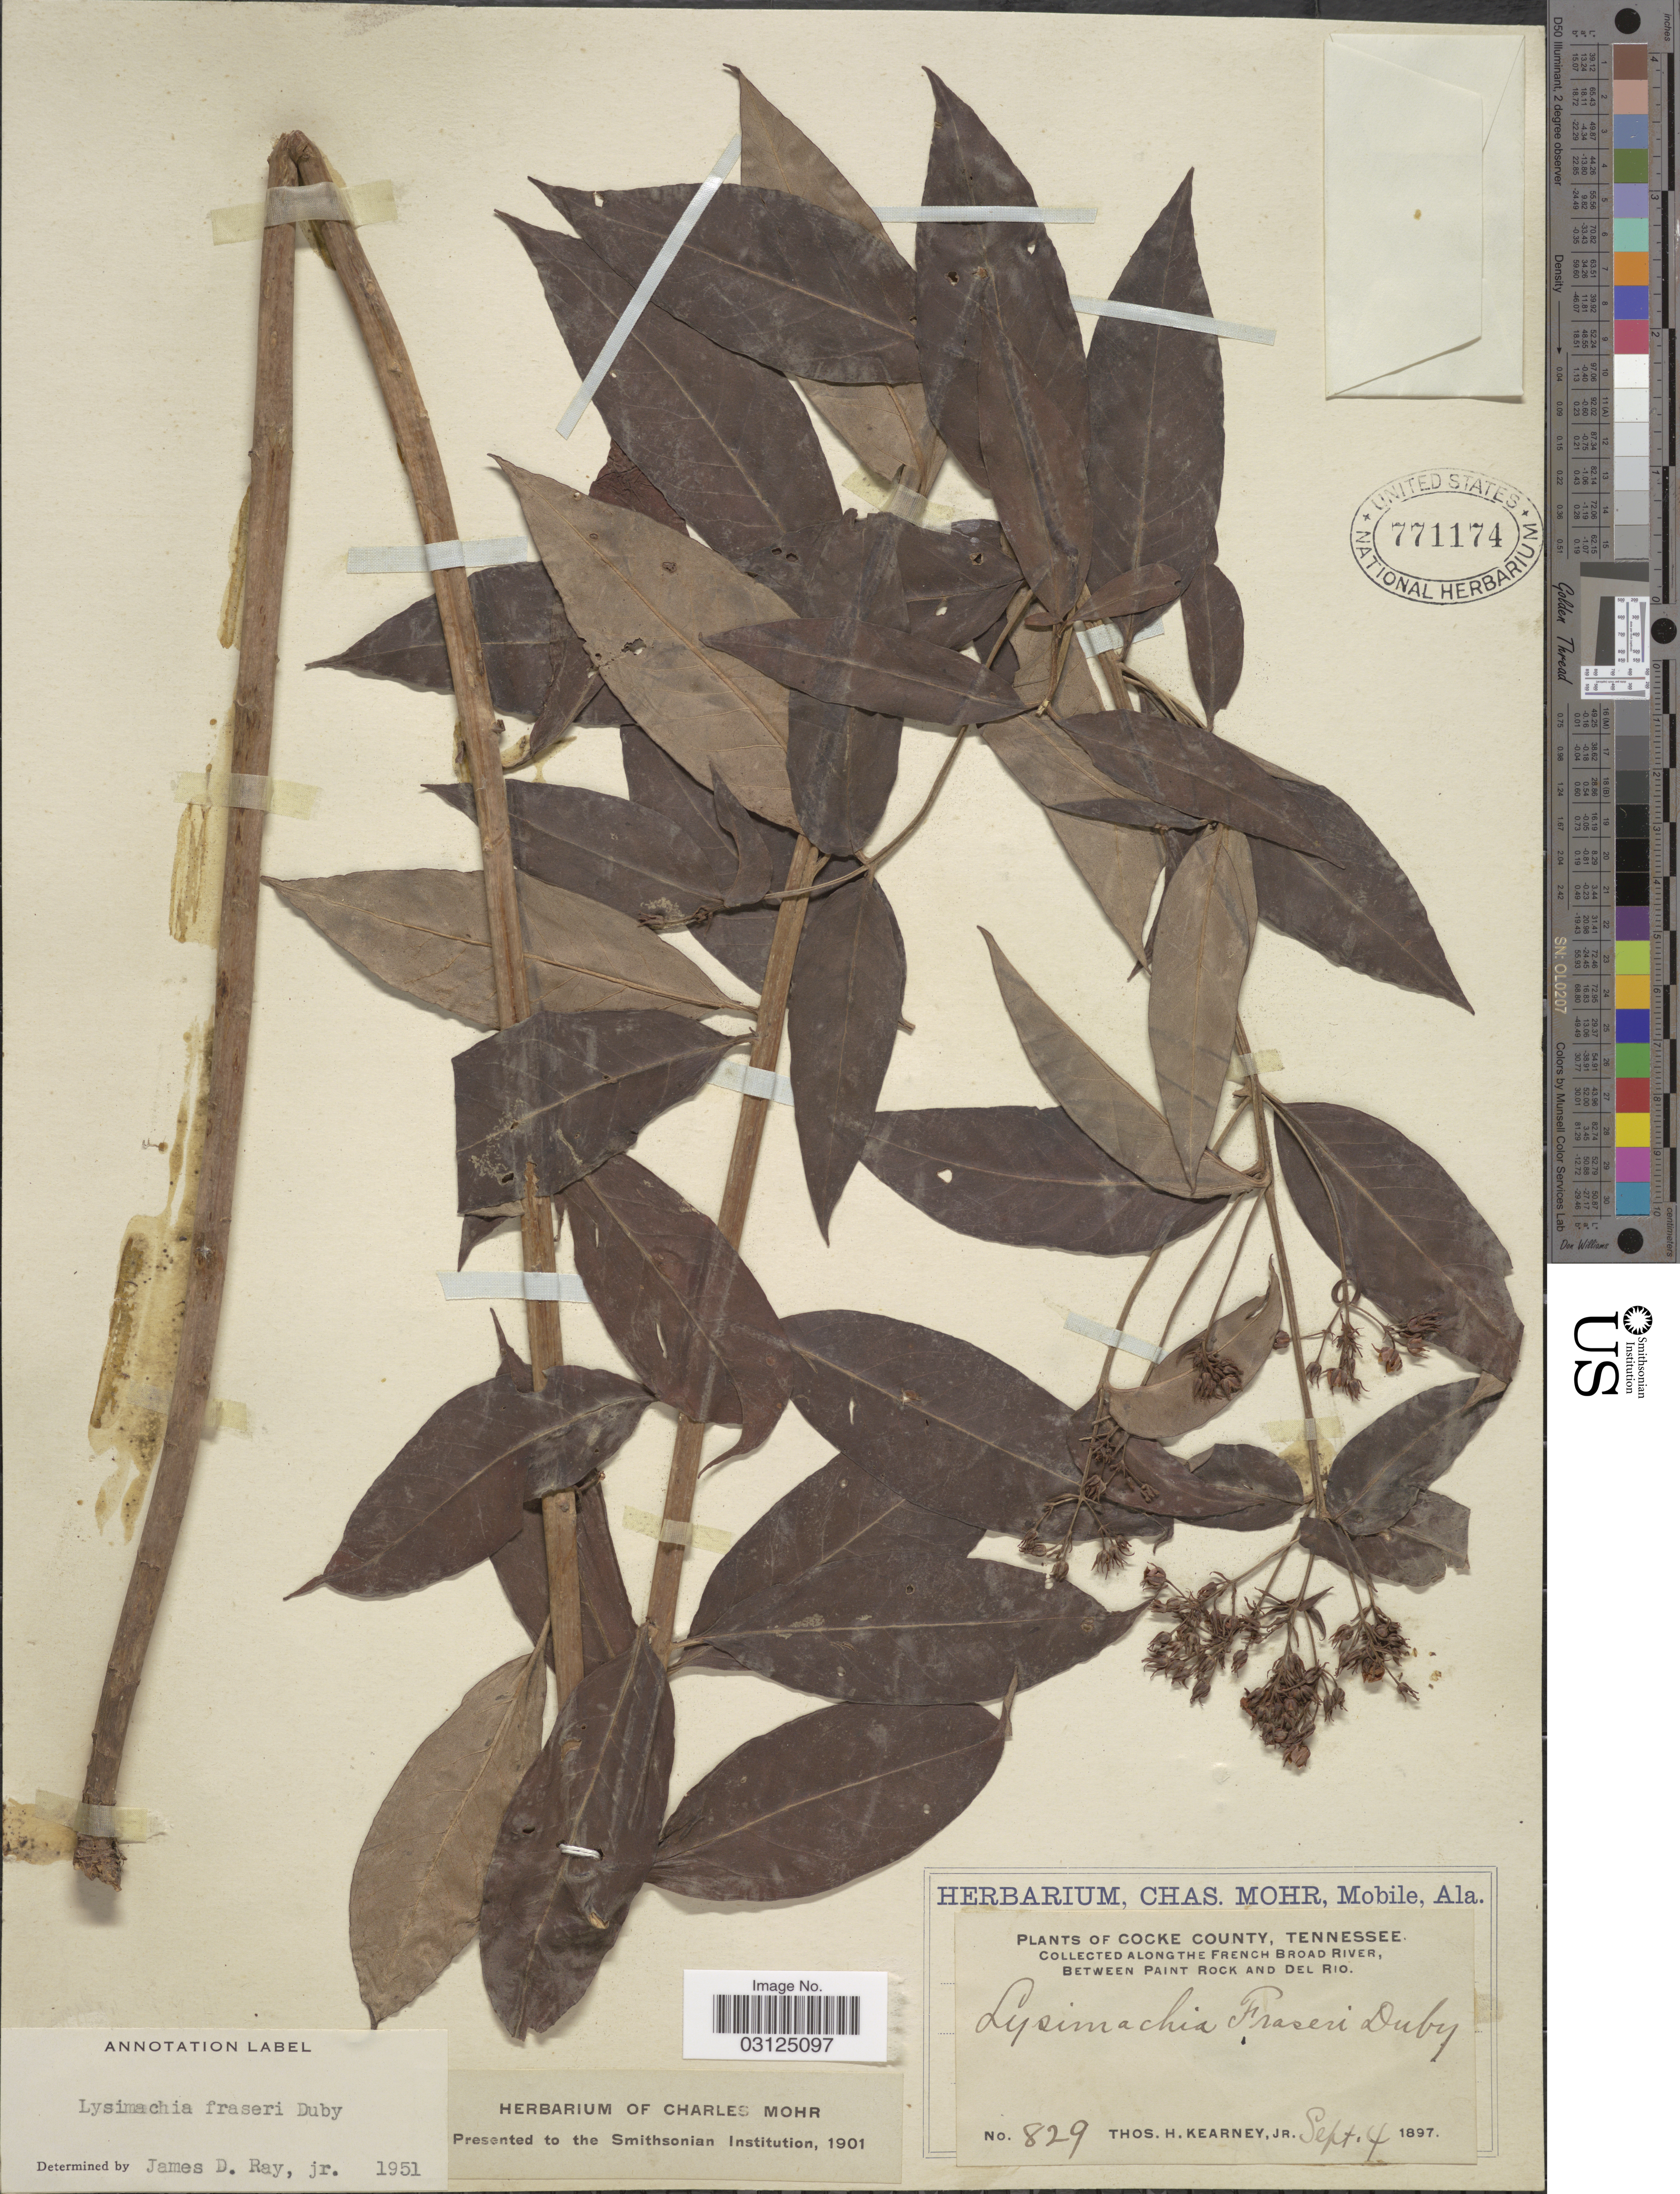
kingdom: Plantae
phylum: Tracheophyta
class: Magnoliopsida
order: Ericales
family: Primulaceae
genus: Lysimachia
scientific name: Lysimachia fraseri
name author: Duby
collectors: T. H. Kearney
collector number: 829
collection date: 1897-09-04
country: United States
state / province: Tennessee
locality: Cocke County, along the French Broad River, between Paint Rock and Del Rio.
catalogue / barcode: US 771174